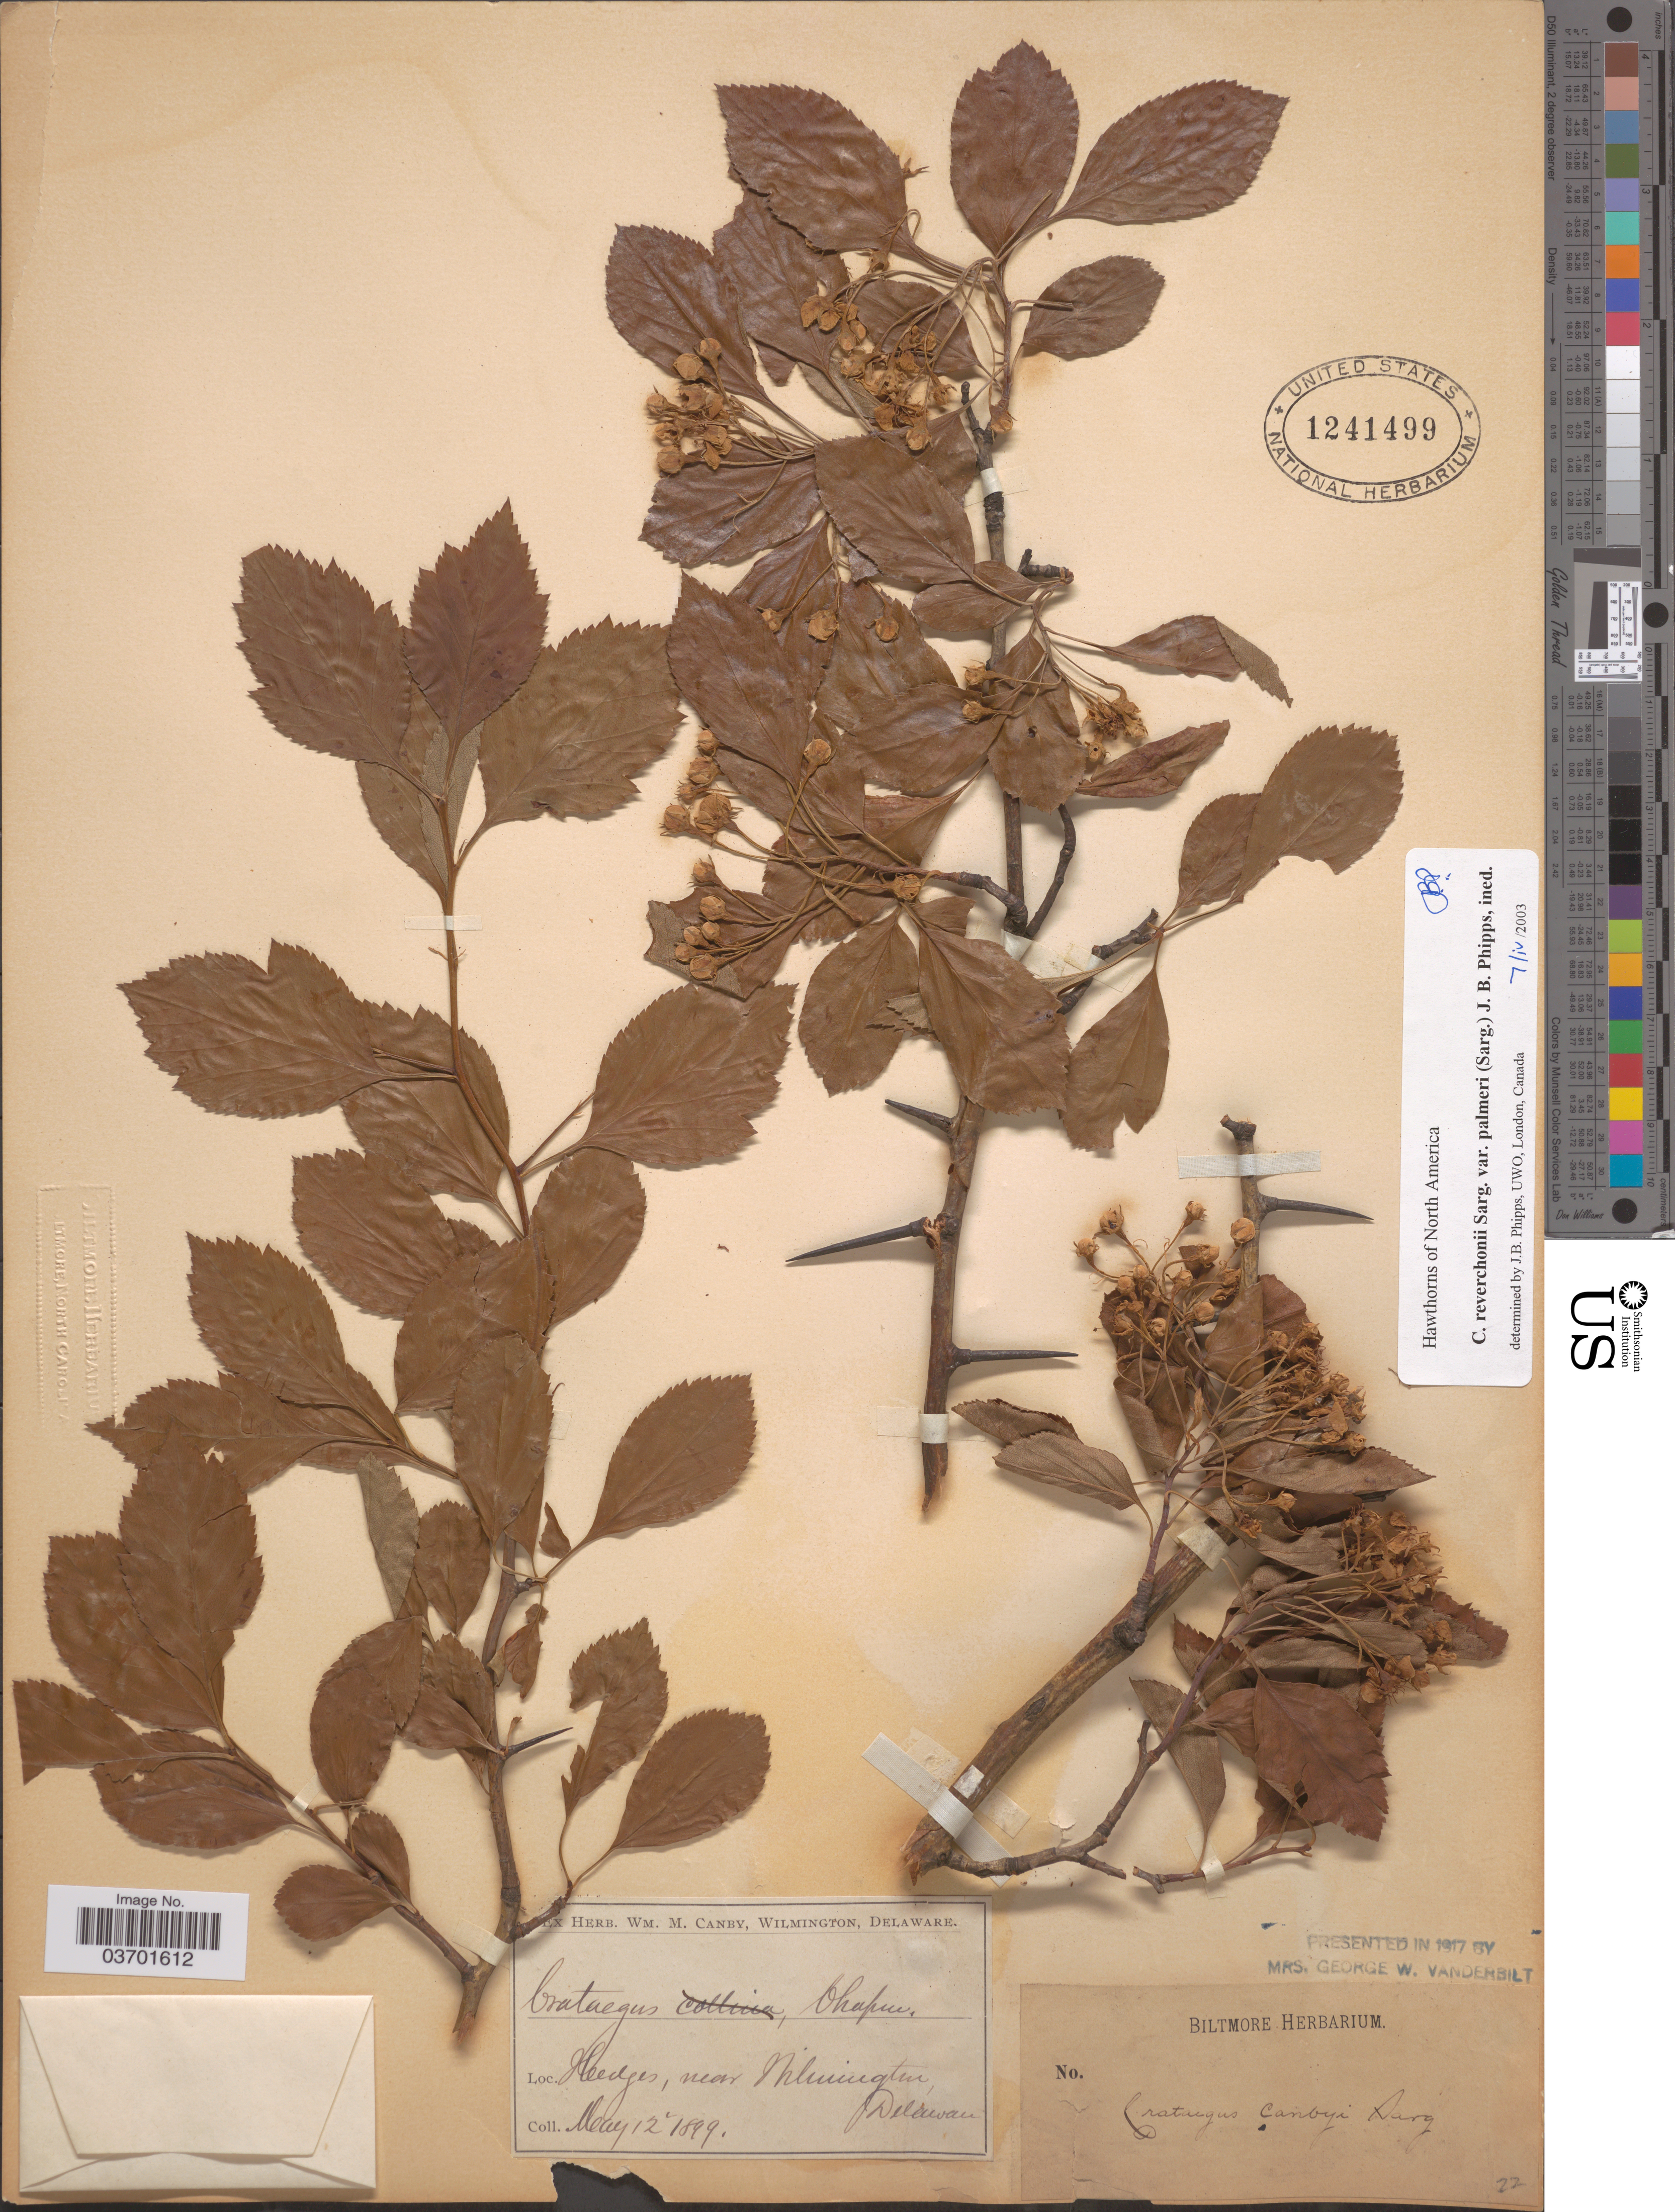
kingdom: Plantae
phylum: Tracheophyta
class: Magnoliopsida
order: Rosales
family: Rosaceae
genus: Crataegus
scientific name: Crataegus reverchonii var. palmeri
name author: (Sarg.) J.B. Phipps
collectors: ex herb. W.M. Canby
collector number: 22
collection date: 1899-05-12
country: United States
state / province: Delaware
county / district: New Castle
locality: Hedges, near Wilmington.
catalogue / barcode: US 1241499